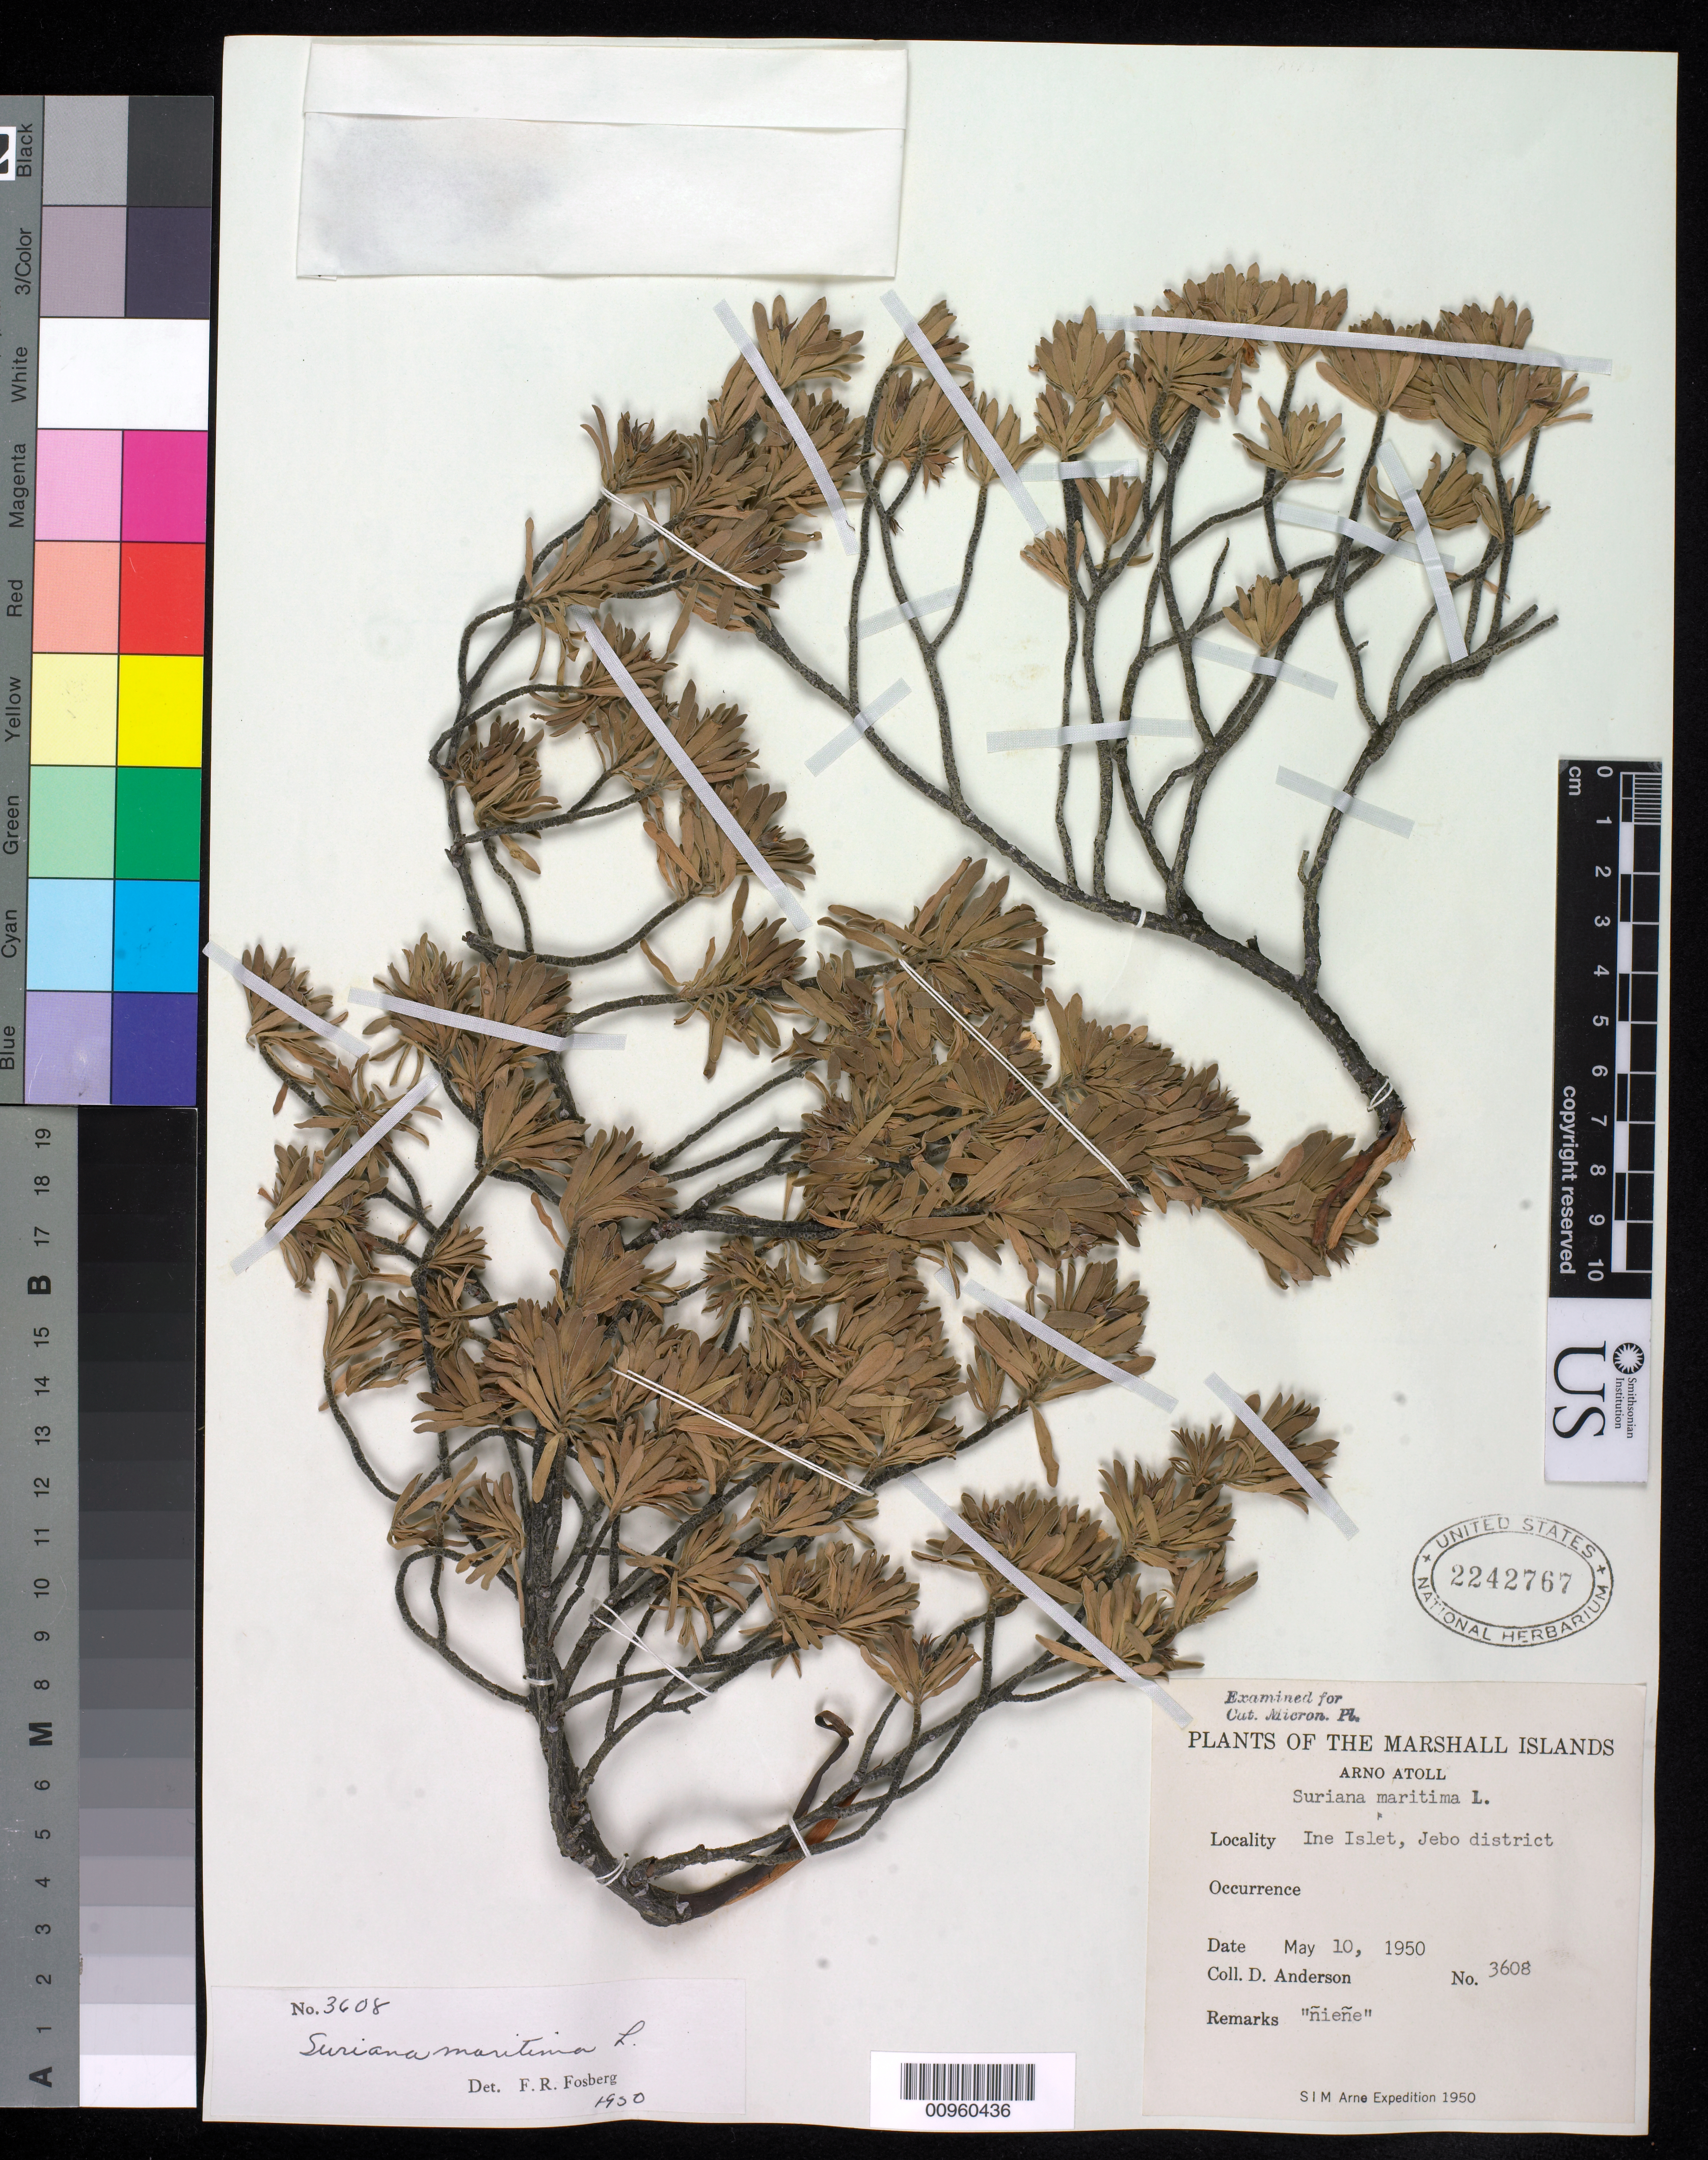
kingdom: Plantae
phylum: Tracheophyta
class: Magnoliopsida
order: Fabales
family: Surianaceae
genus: Suriana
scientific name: Suriana maritima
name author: L.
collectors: D. Anderson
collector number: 3608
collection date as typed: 10 May 1950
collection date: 1950-05-10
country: Marshall Islands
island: Arno Atoll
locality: Ine Islet, Jebo dist.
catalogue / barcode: US 2242767